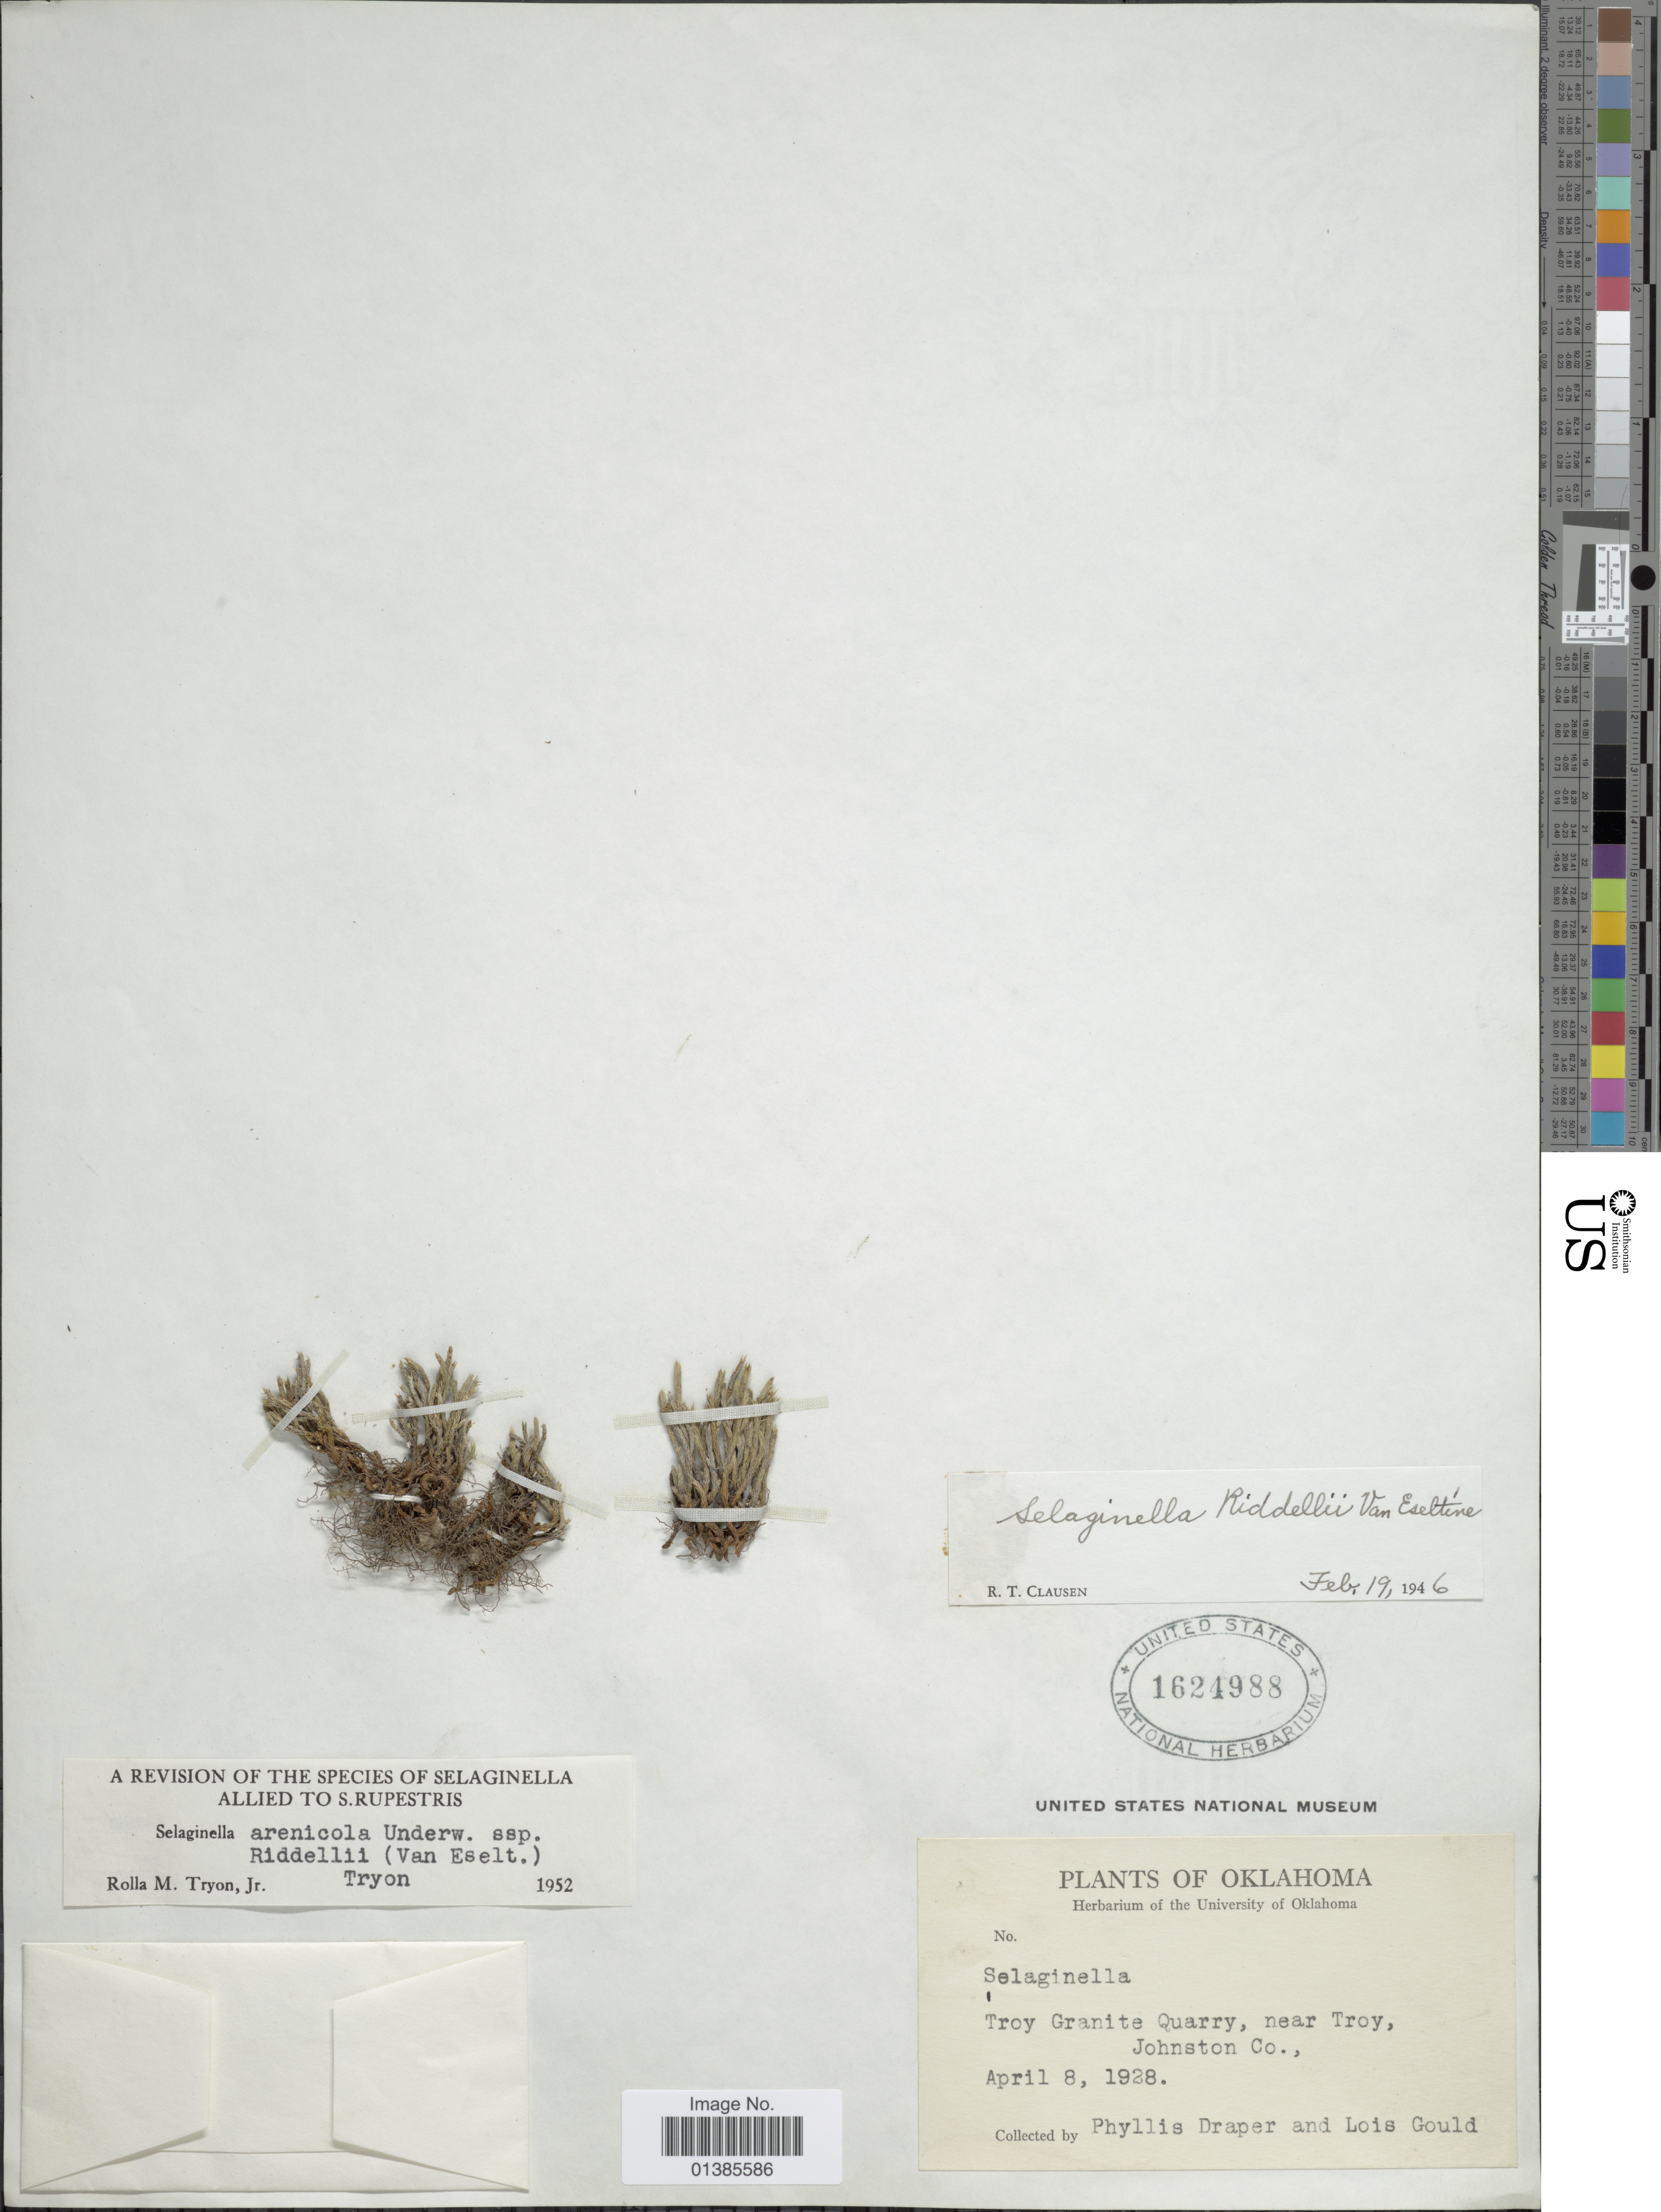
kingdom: Plantae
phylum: Tracheophyta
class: Lycopodiopsida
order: Selaginellales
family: Selaginellaceae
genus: Selaginella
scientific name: Selaginella arenicola subsp. riddellii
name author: (Van Eselt.) R.M. Tryon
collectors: P. Draper & L. Gould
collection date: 1928-04-08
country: United States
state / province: Oklahoma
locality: Troy Granite Quarry, near Troy, Johnston Co.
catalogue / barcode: US 1624988